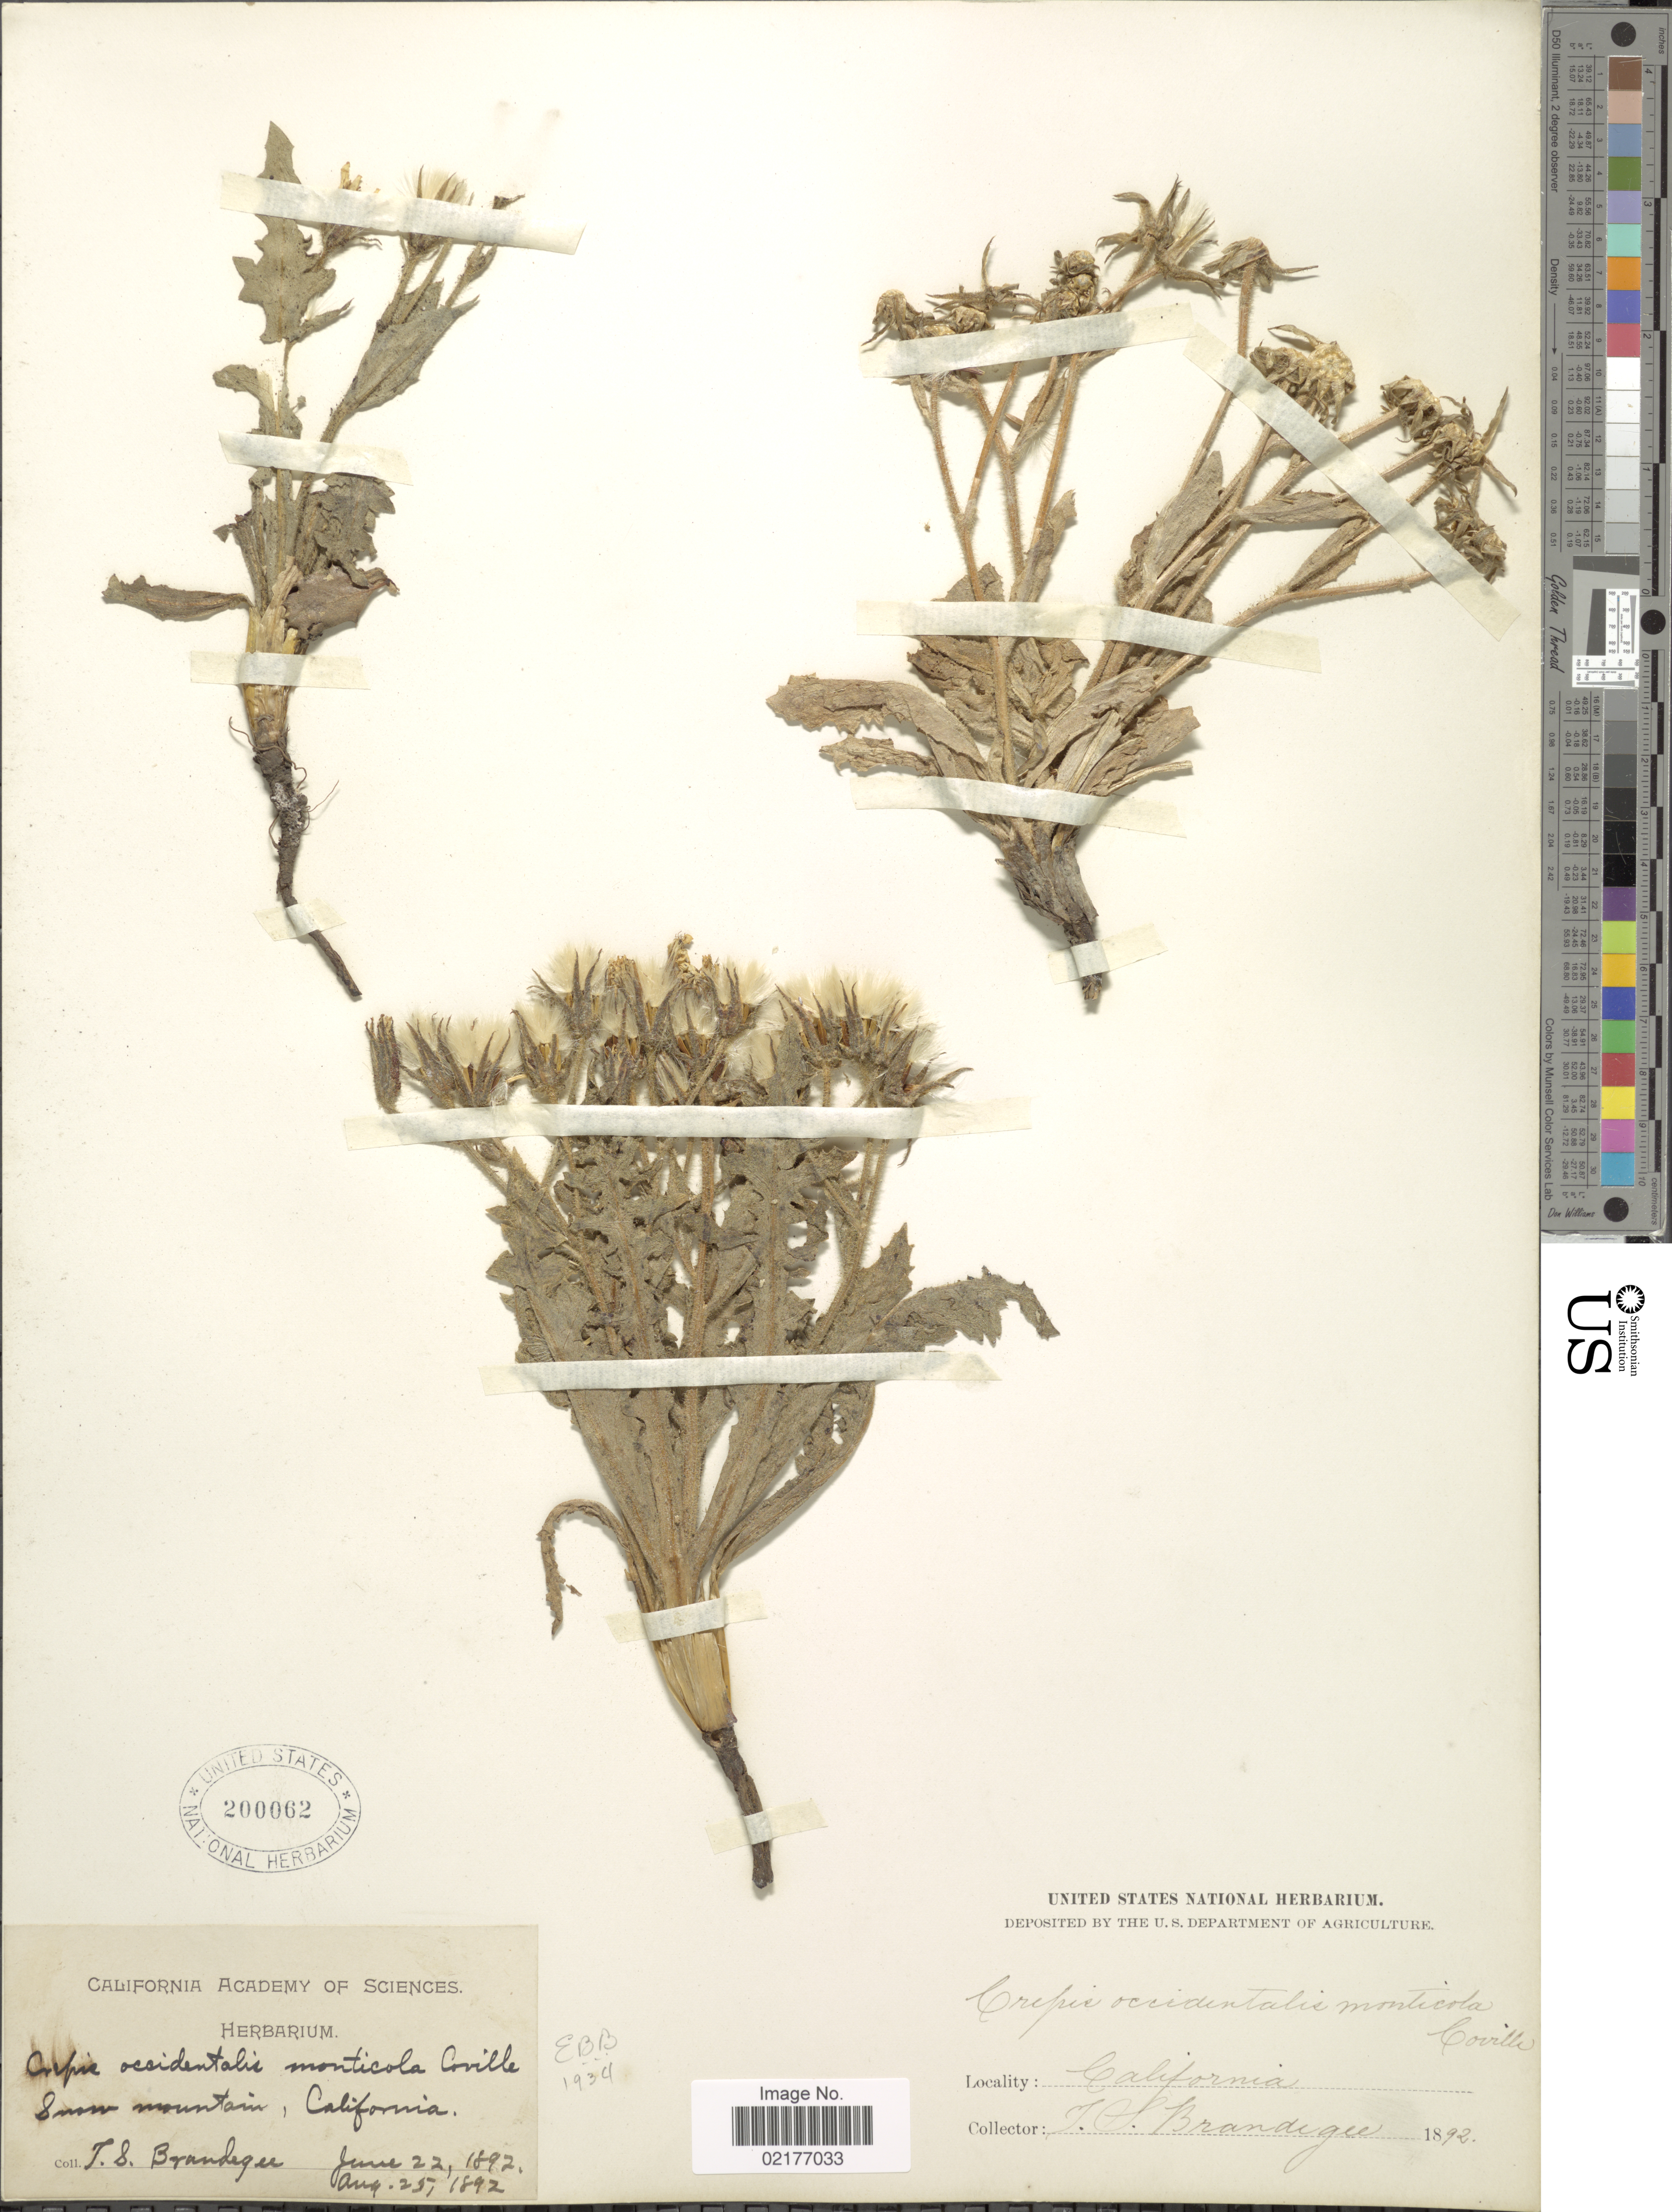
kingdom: Plantae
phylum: Tracheophyta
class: Magnoliopsida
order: Asterales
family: Asteraceae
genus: Crepis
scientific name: Crepis monticola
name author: Coville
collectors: T. S. Brandegee (herbarium)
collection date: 1892-06-22/1892-08-25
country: United States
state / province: California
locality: Snow mountain, California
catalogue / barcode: US 200062